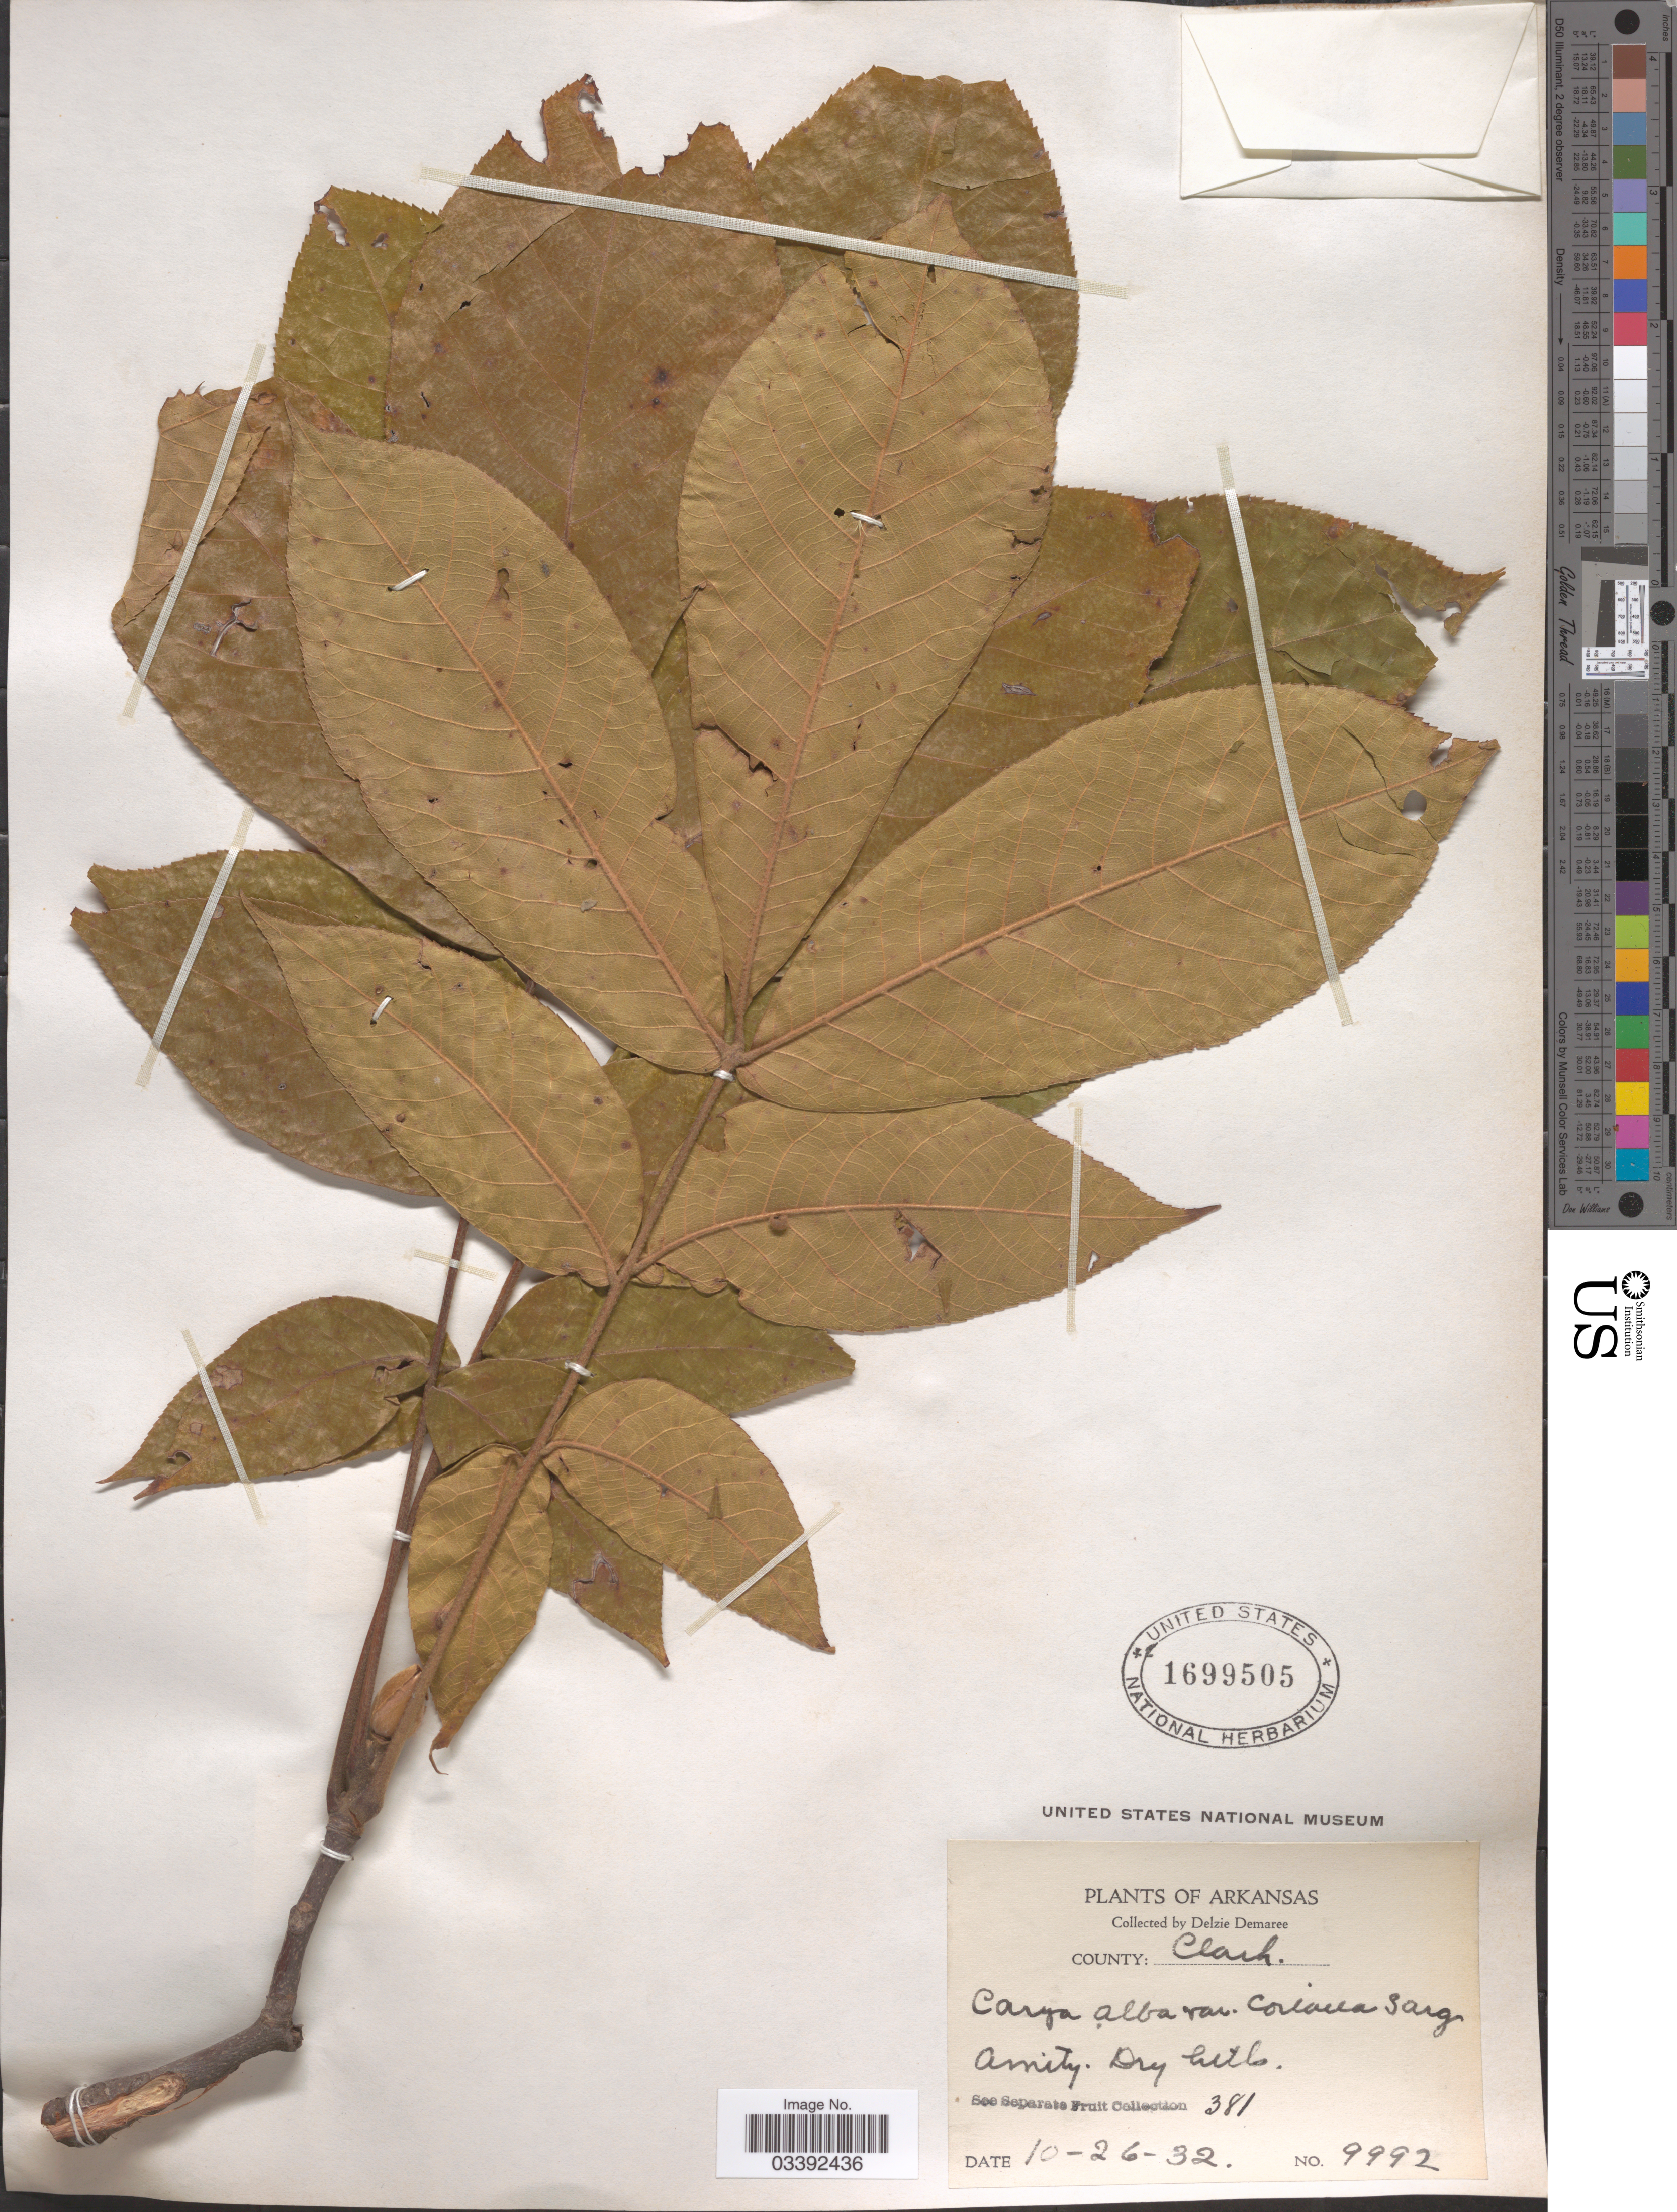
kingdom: Plantae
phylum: Tracheophyta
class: Magnoliopsida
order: Fagales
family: Juglandaceae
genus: Carya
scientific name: Carya tomentosa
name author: (Lam.) Nutt.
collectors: D. Demaree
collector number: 9992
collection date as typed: Transcribed d/m/y: 26/10/32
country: United States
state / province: Arkansas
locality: County: Clark. Amity.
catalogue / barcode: US 1699505